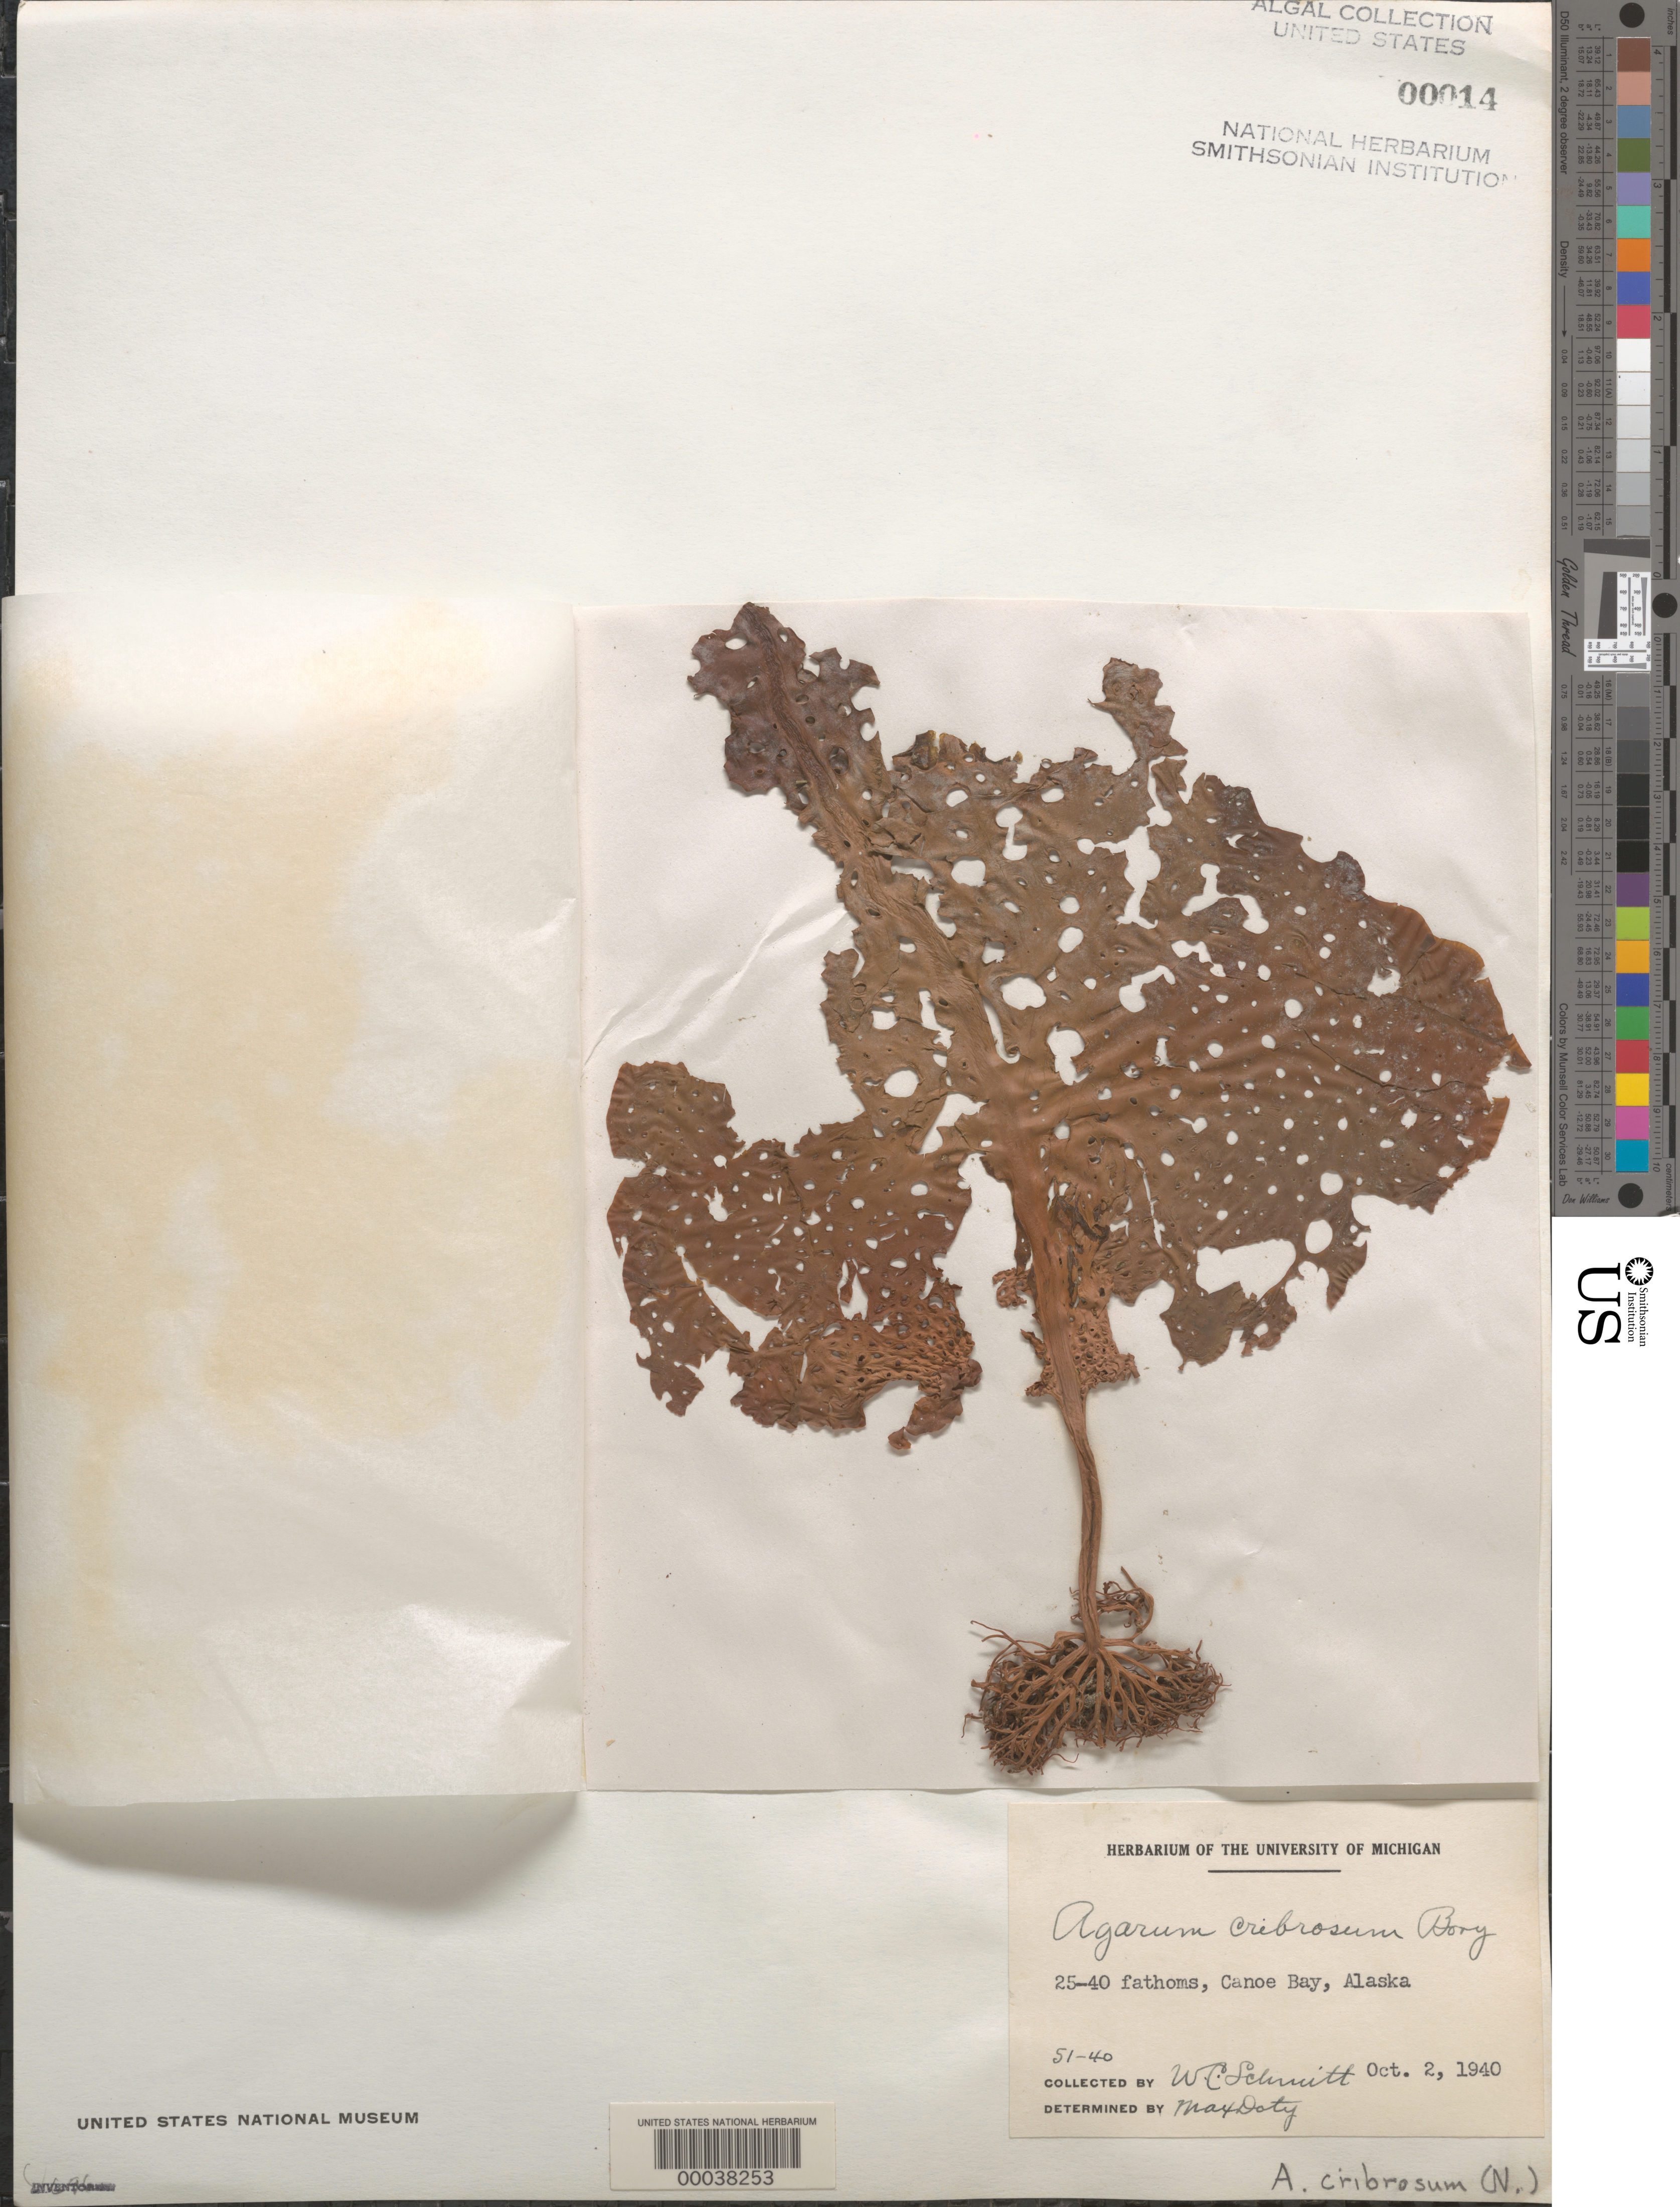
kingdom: Chromista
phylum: Ochrophyta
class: Phaeophyceae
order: Laminariales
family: Costariaceae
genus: Agarum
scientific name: Agarum clathratum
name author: Dumortier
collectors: W. L. Schmitt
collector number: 51-40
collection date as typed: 02 Oct 1940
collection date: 1940-10-02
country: United States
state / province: Alaska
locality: Canoe Bay, southwestern Alaska Peninsula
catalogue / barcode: US 14